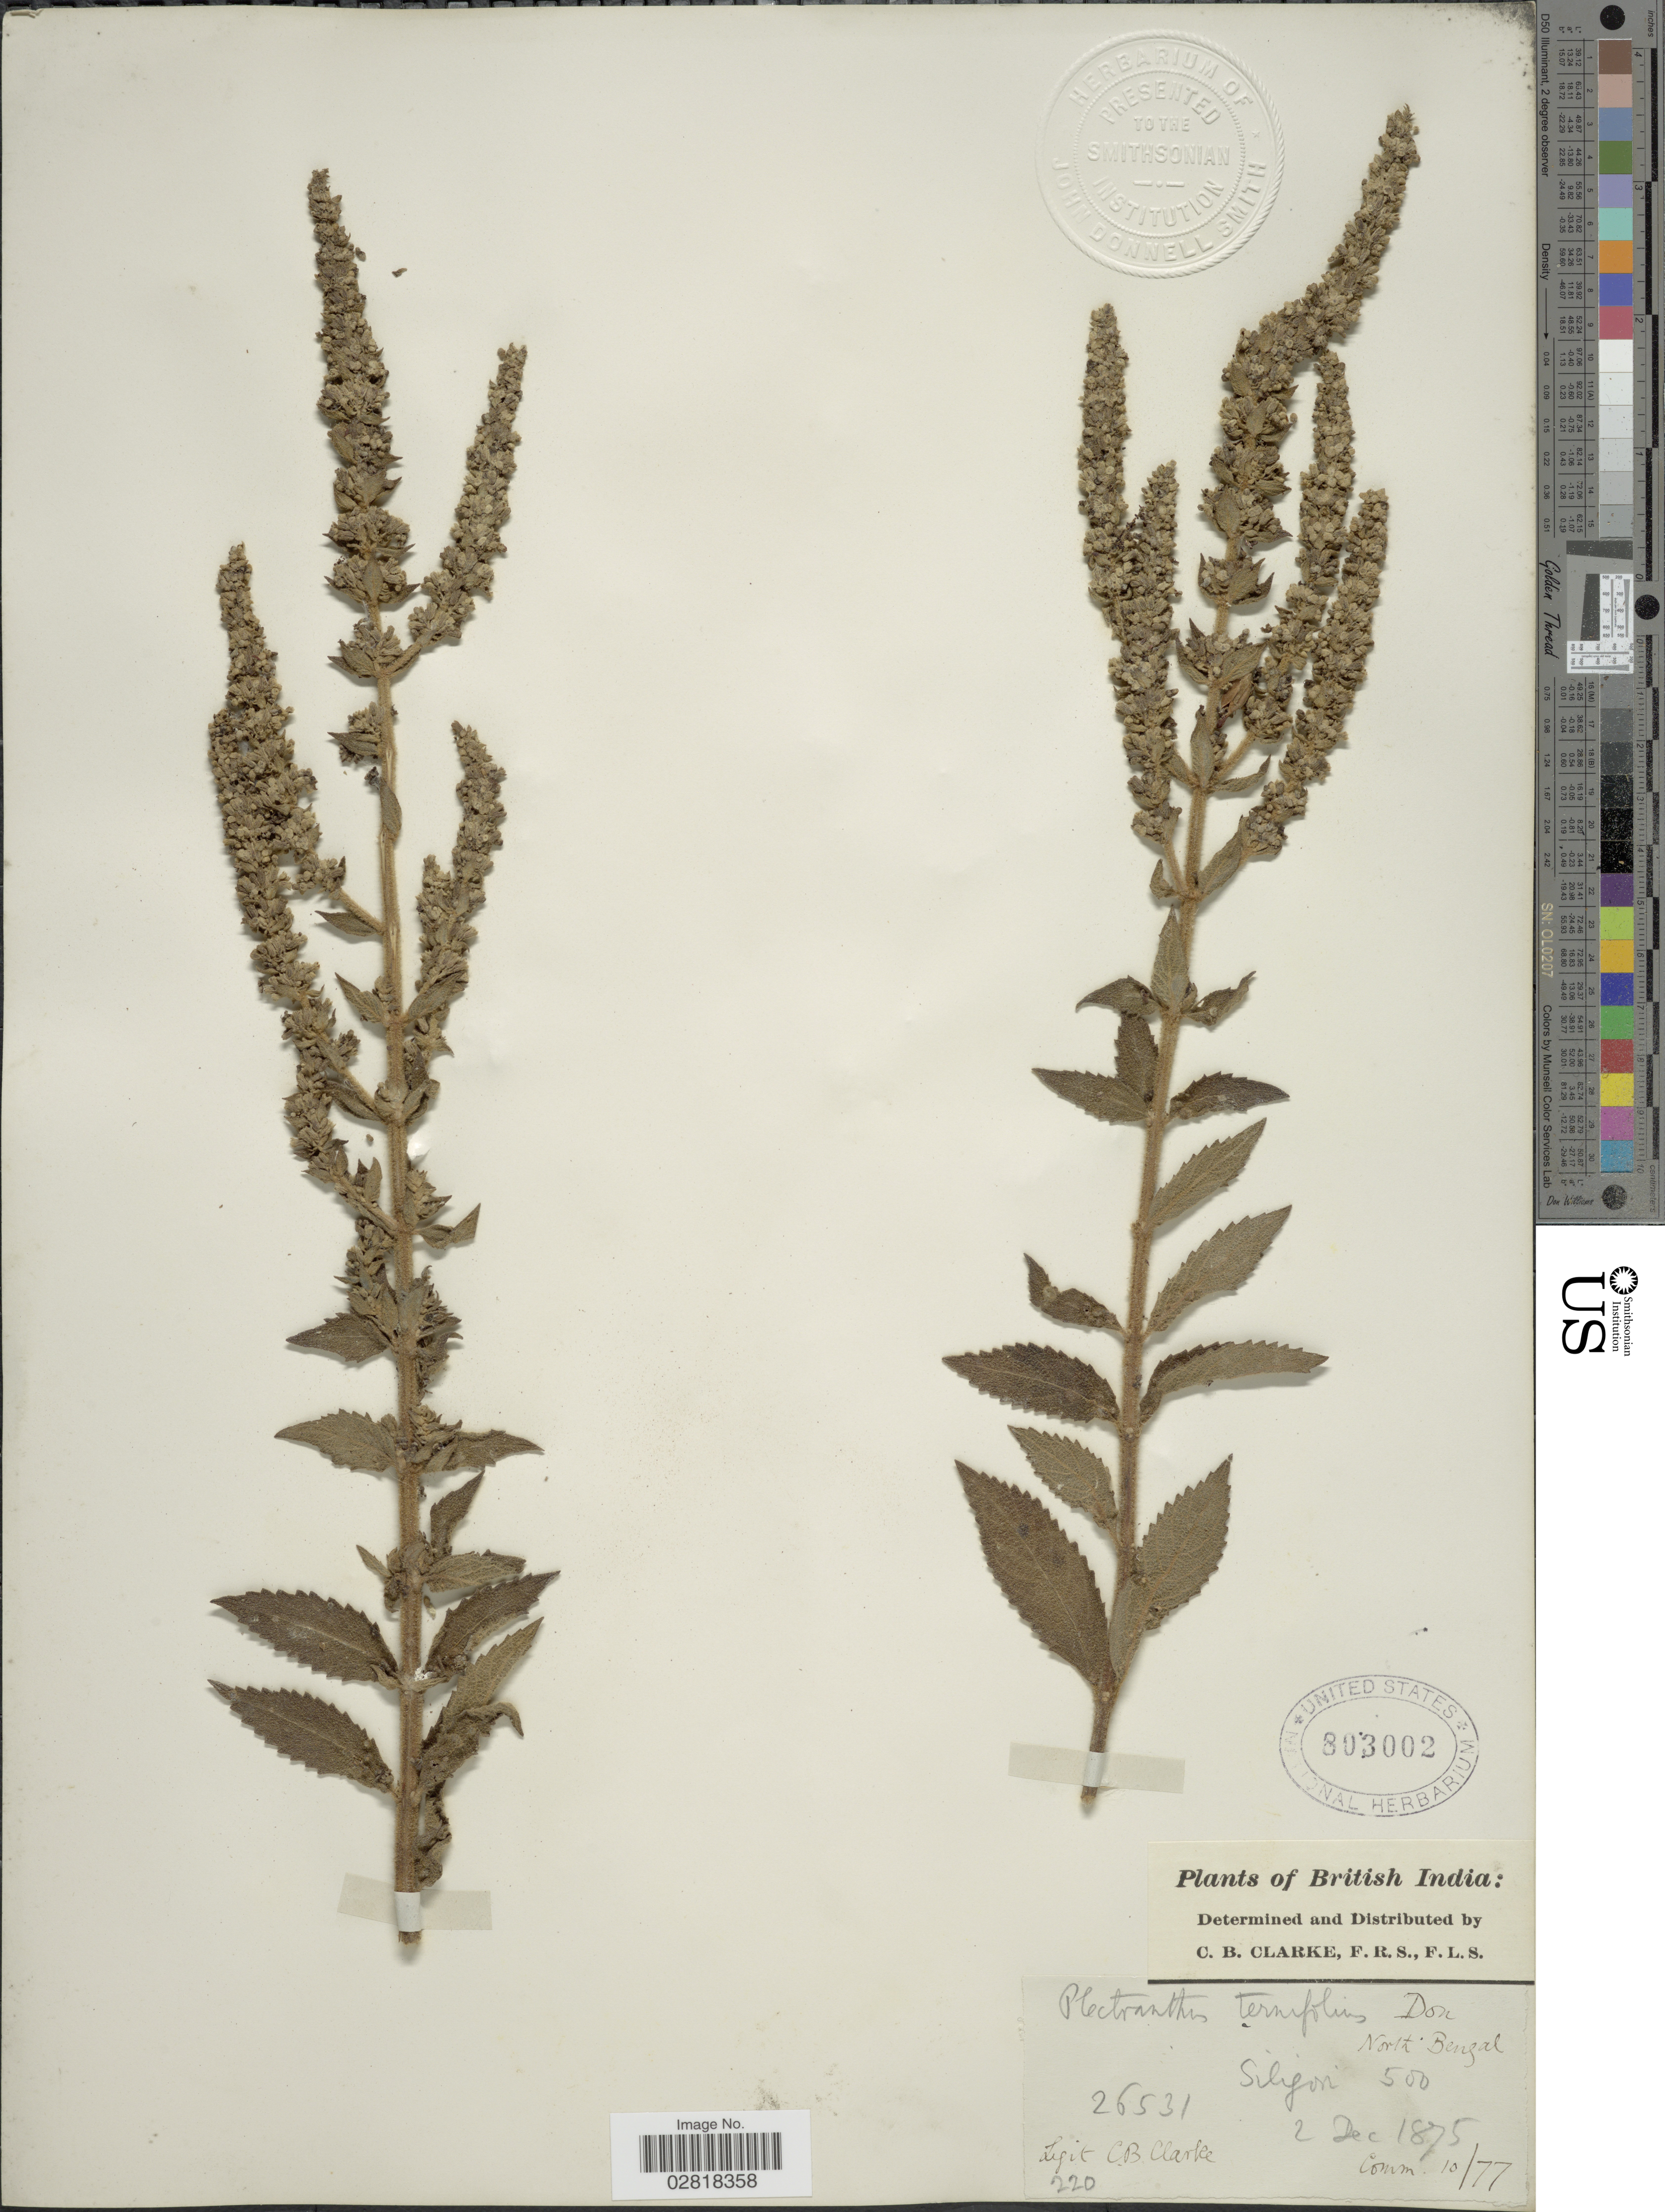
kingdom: Plantae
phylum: Tracheophyta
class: Magnoliopsida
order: Lamiales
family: Lamiaceae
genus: Plectranthus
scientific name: Plectranthus ternifolius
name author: D. Don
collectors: C. B. Clarke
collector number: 26531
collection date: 1875-12-02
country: India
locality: British India, Siligori, North-Bengal.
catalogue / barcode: US 803002